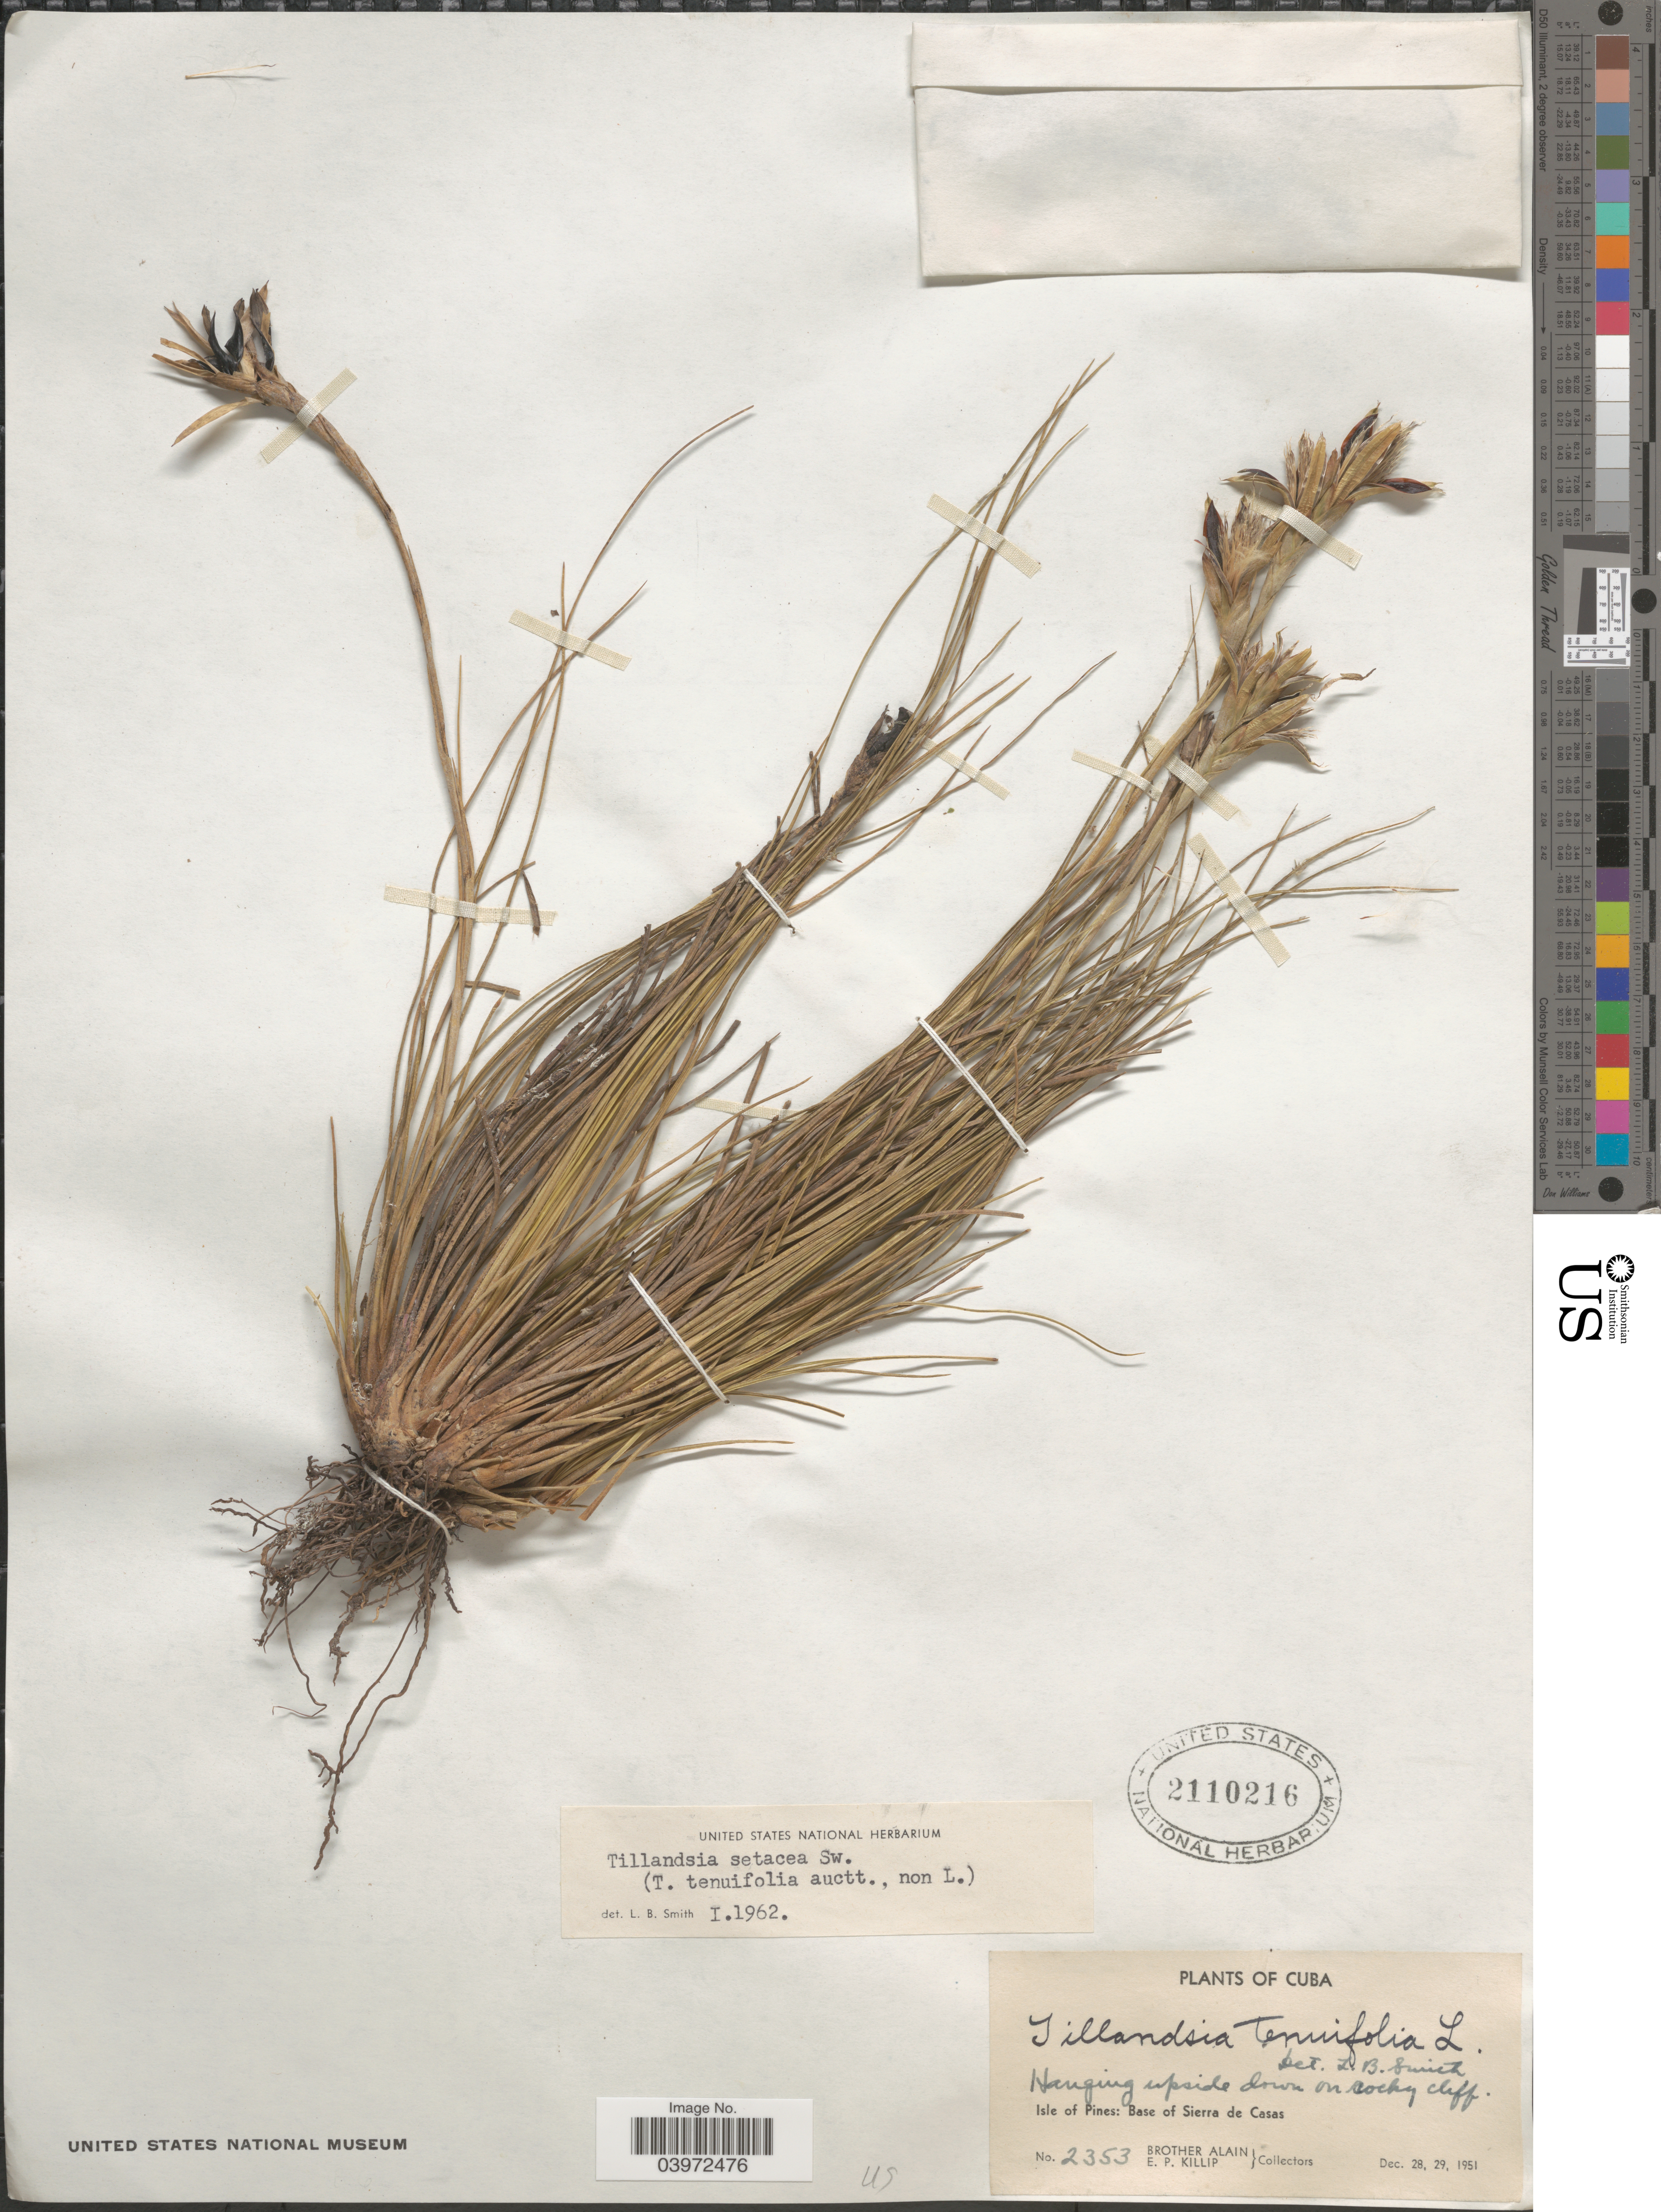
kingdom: Plantae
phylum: Tracheophyta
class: Liliopsida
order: Poales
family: Bromeliaceae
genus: Tillandsia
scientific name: Tillandsia setacea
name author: Sw.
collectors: Alain & E. P. Killip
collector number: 2353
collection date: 1951-12-28/1951-12-29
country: Cuba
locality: Hanging upside down on rocky cliff. Isle of Pines: Base of Sierra de Casas.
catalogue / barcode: US 2110216